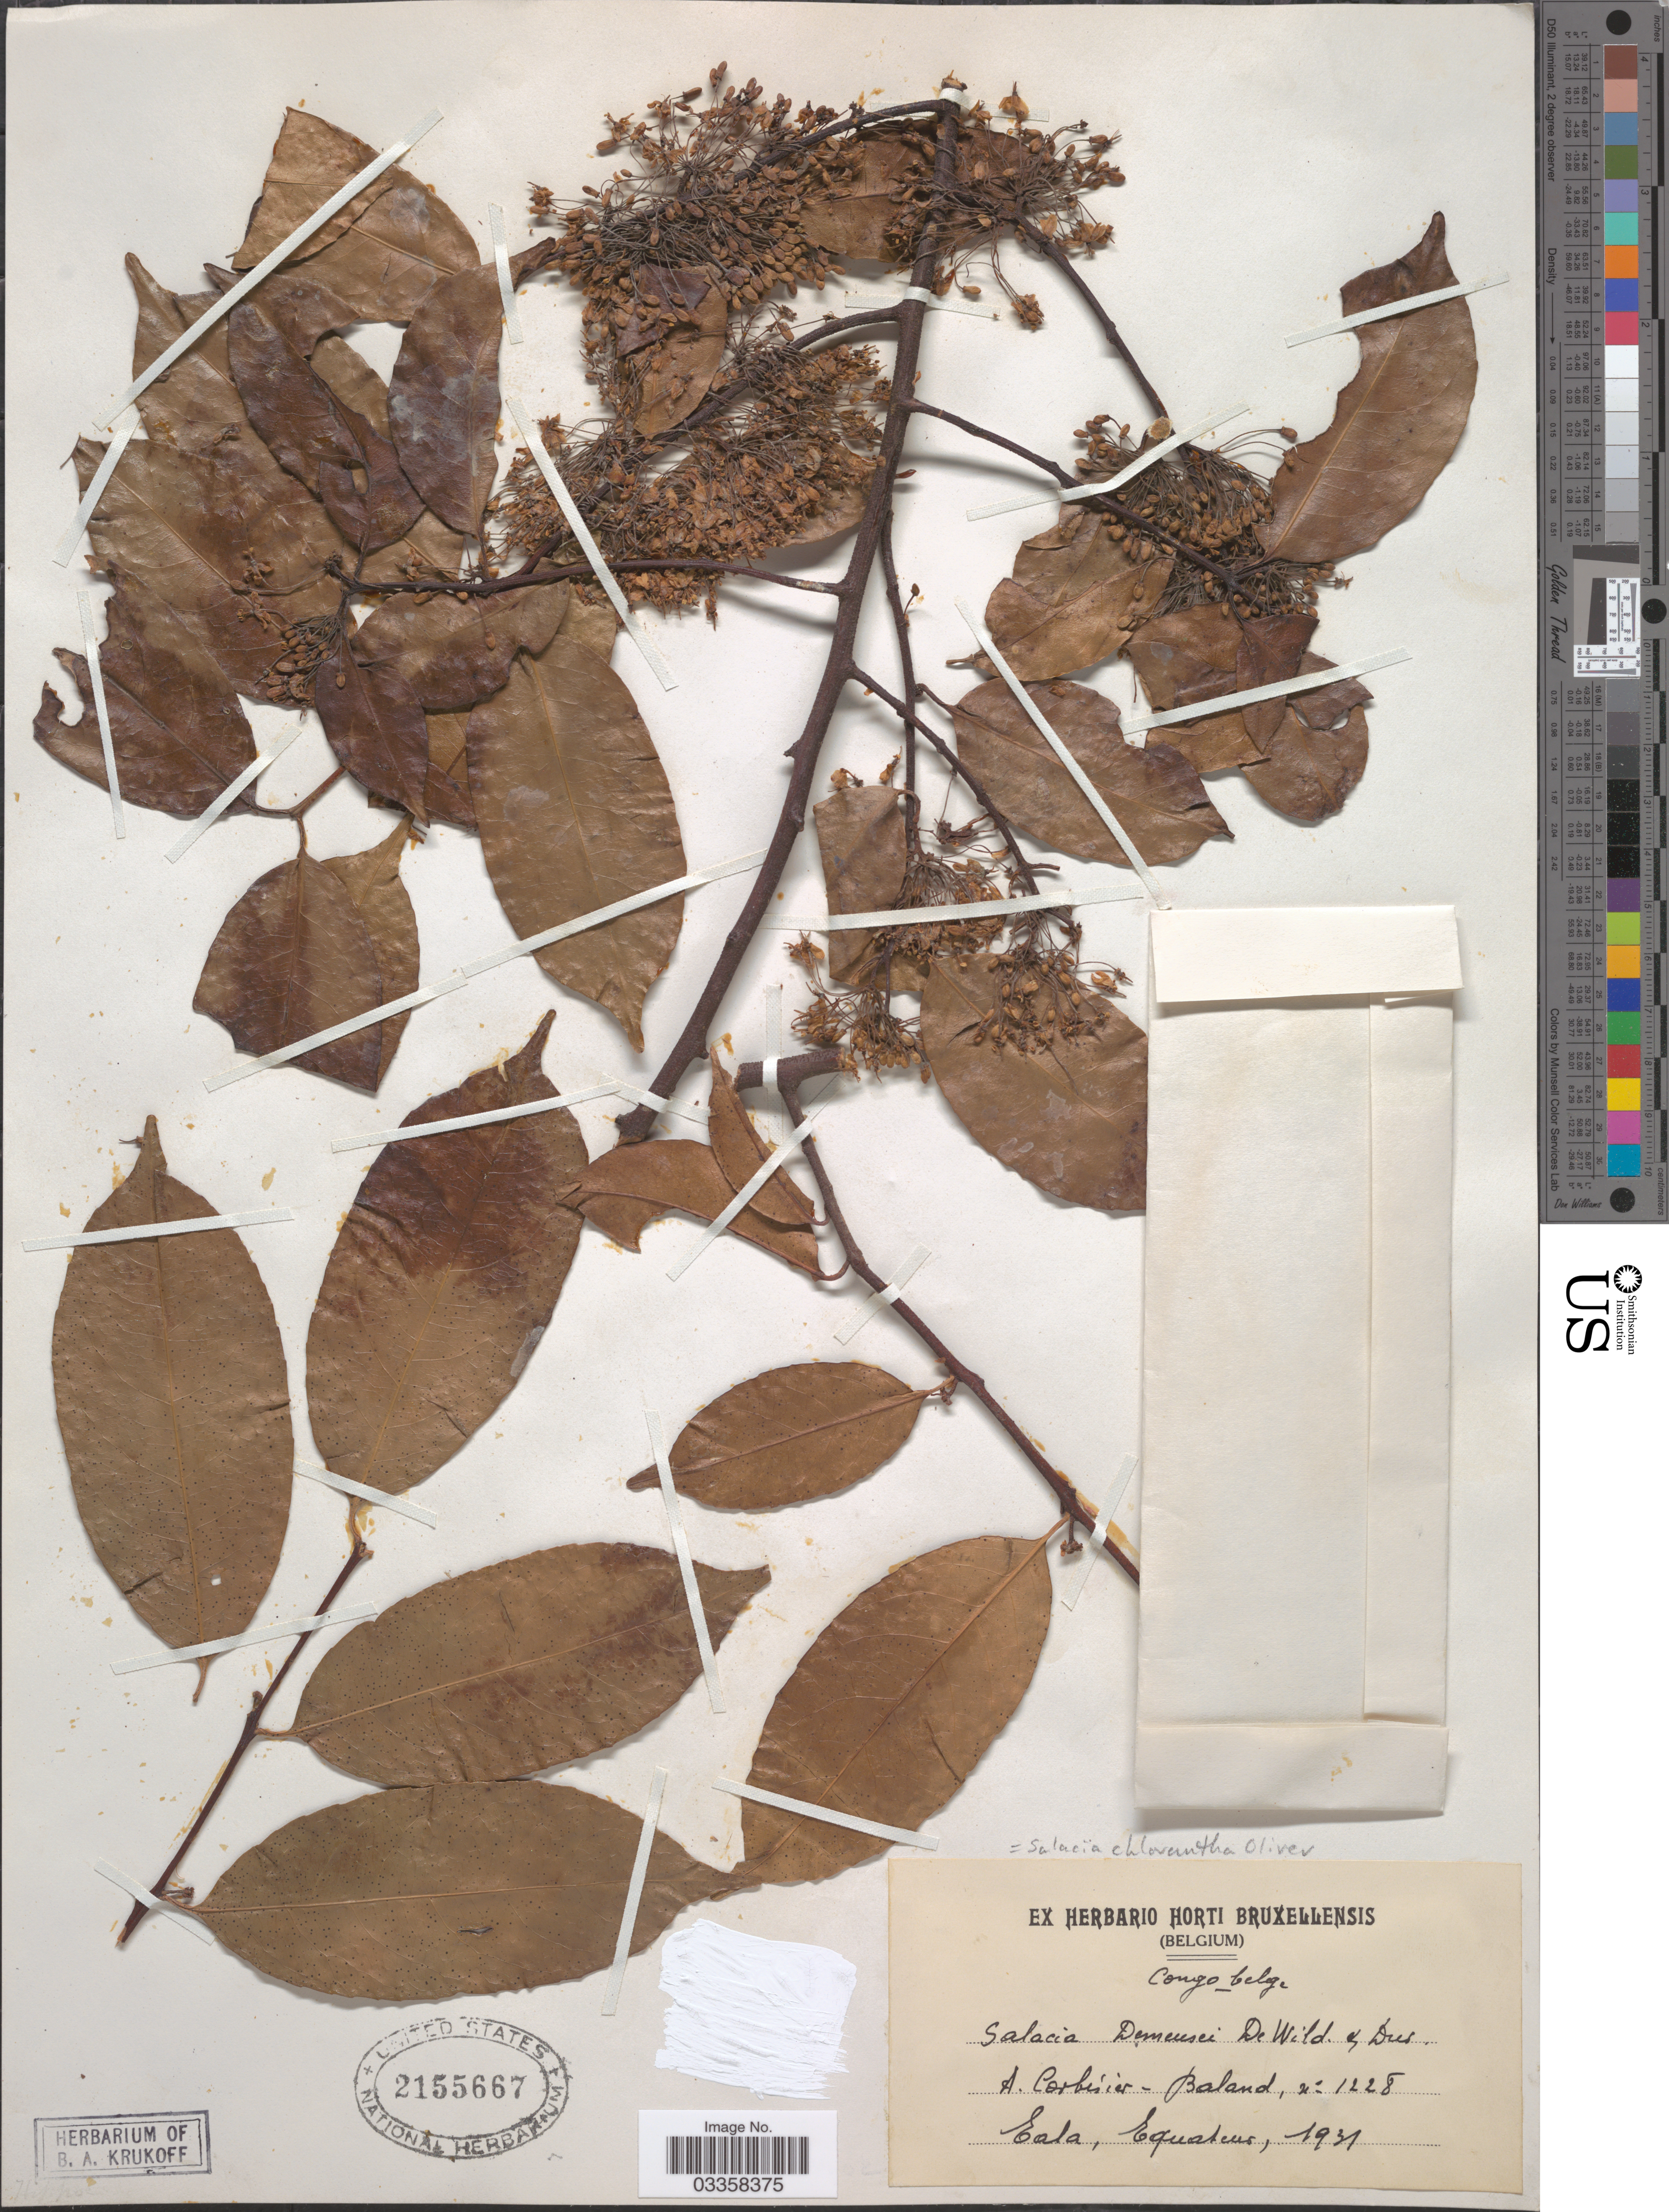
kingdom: Plantae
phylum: Tracheophyta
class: Magnoliopsida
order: Celastrales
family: Celastraceae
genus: Salacia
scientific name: Salacia chlorantha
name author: Oliv.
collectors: A. Corbisier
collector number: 1228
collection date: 1931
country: Congo, Democratic Republic of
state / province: Equateur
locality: Congo belge. Eala.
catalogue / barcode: US 2155667